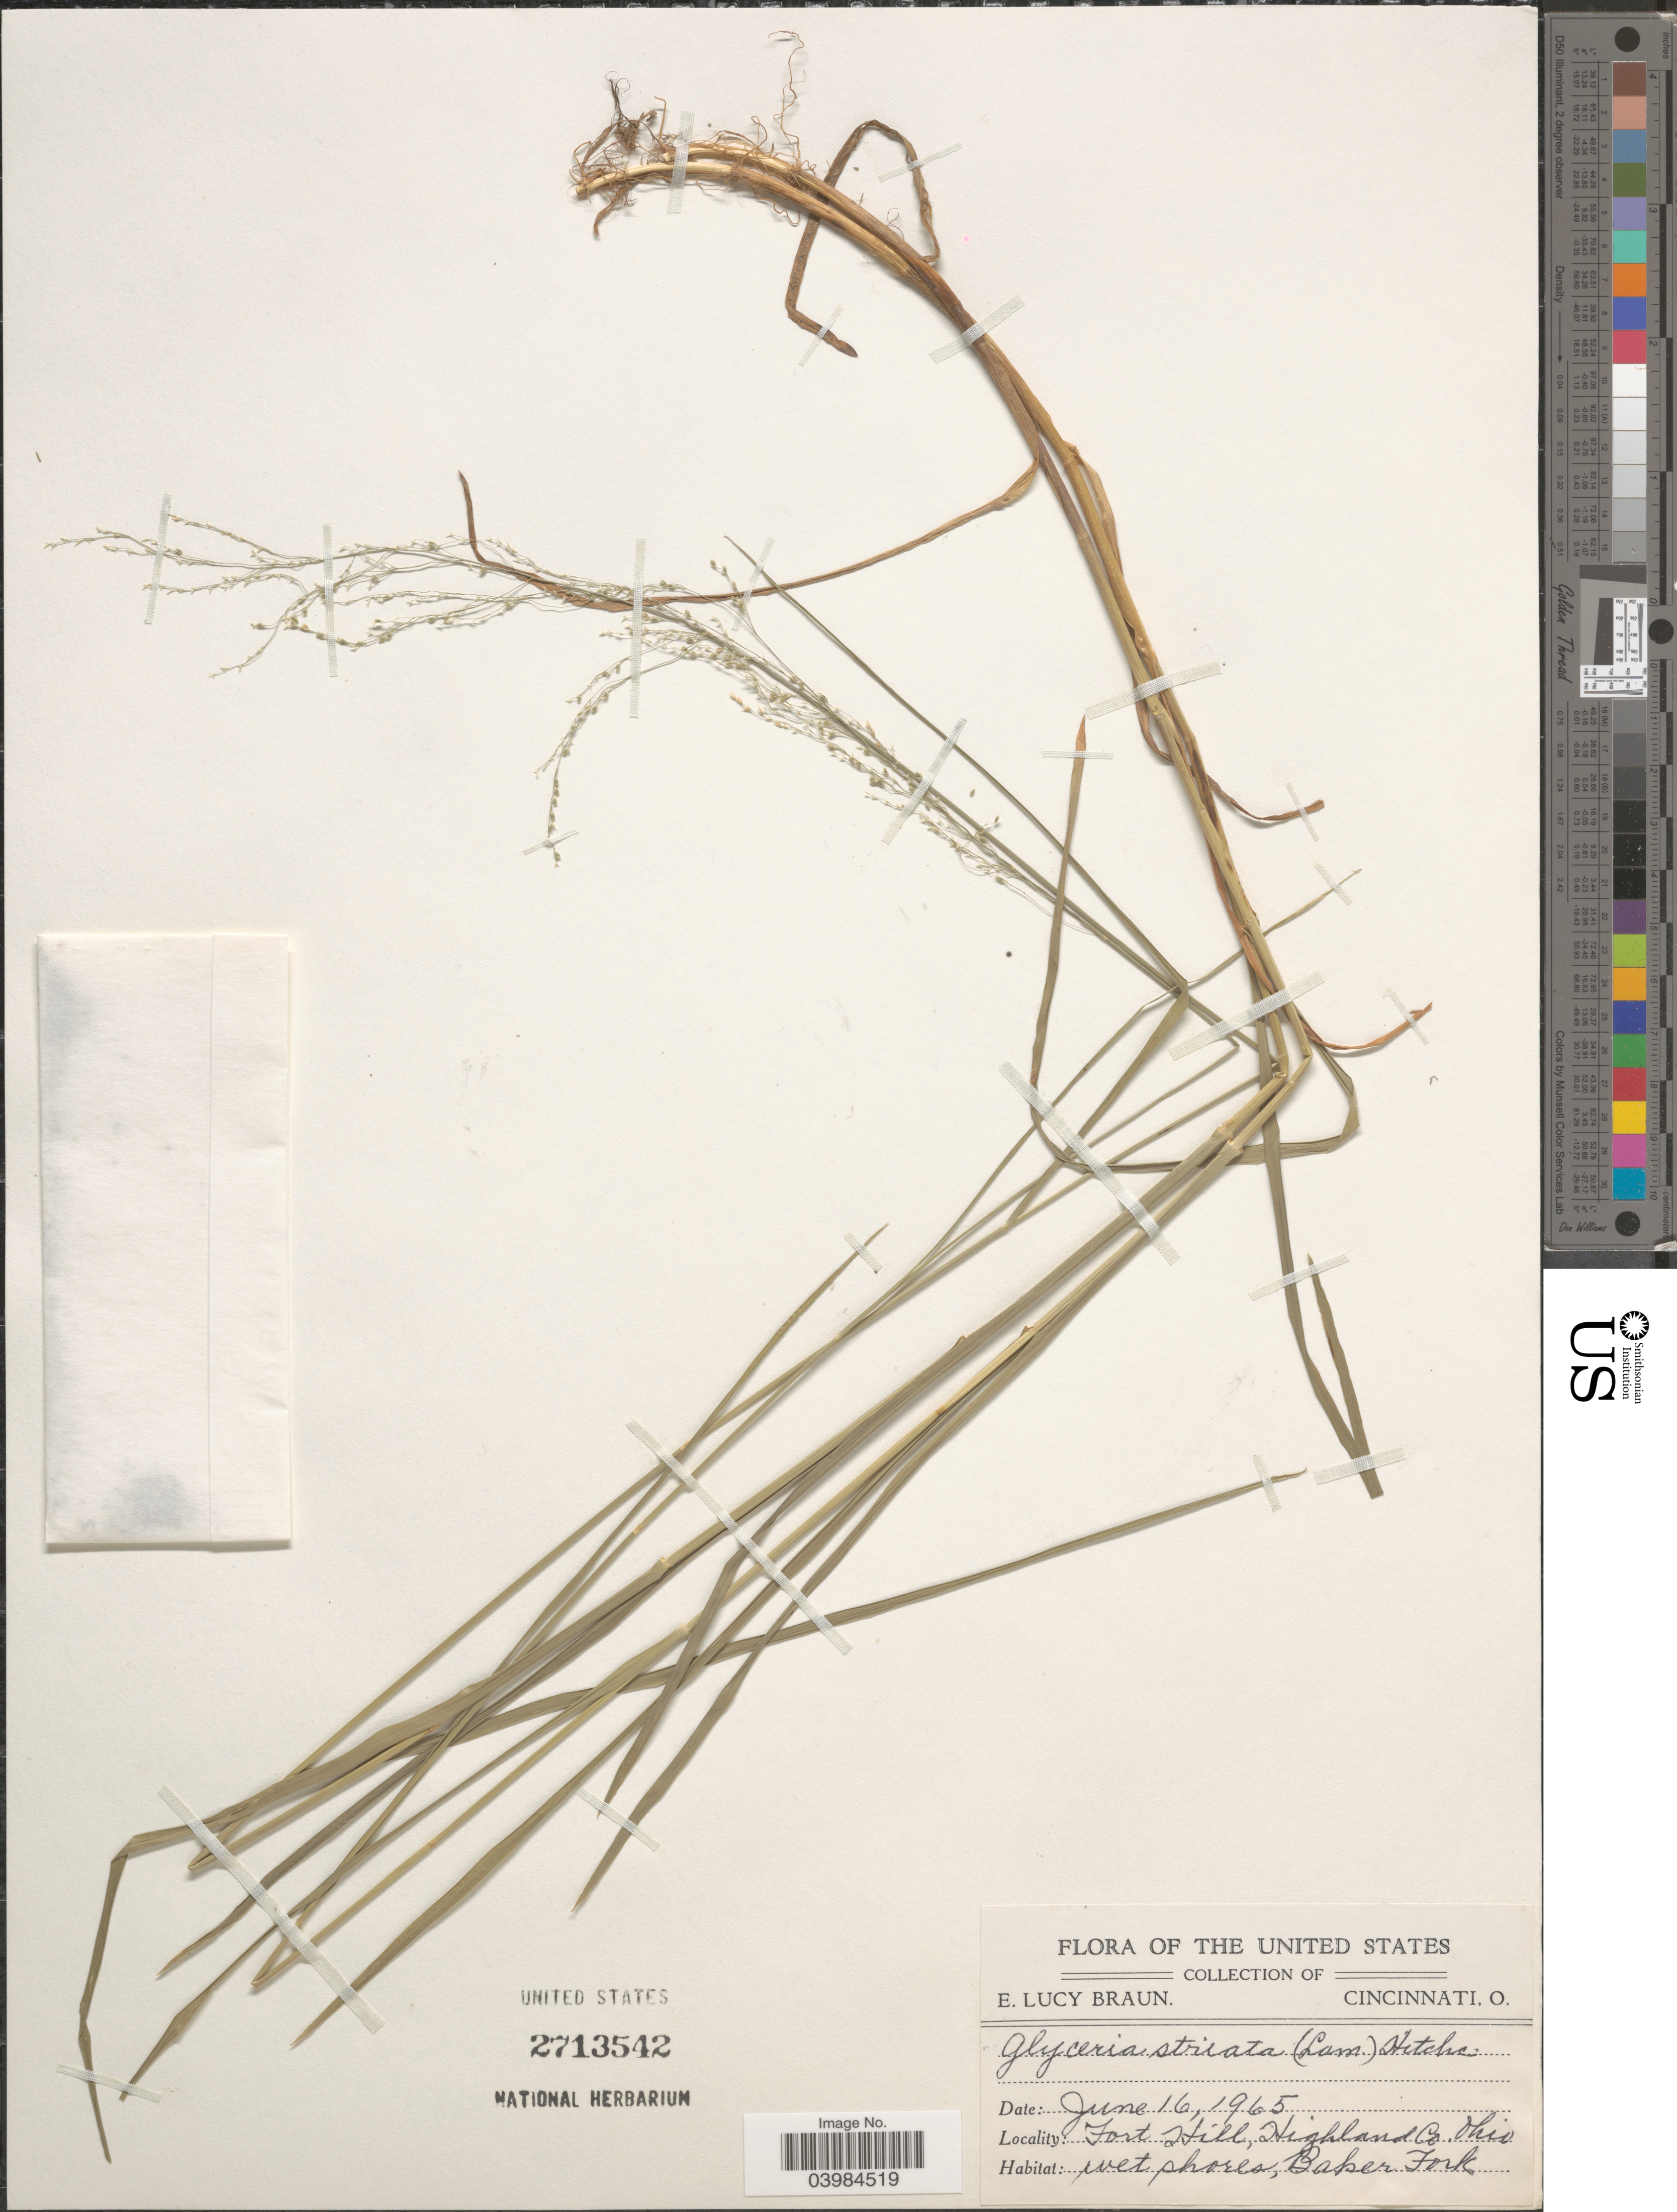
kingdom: Plantae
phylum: Tracheophyta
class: Liliopsida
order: Poales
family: Poaceae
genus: Glyceria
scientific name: Glyceria striata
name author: (Lam.) Hitchc.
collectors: E. L. Braun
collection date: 1965-06-16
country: United States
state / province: Ohio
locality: Fort Hill, Highland Co. Wet shores, Baker Fork.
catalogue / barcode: US 2713542